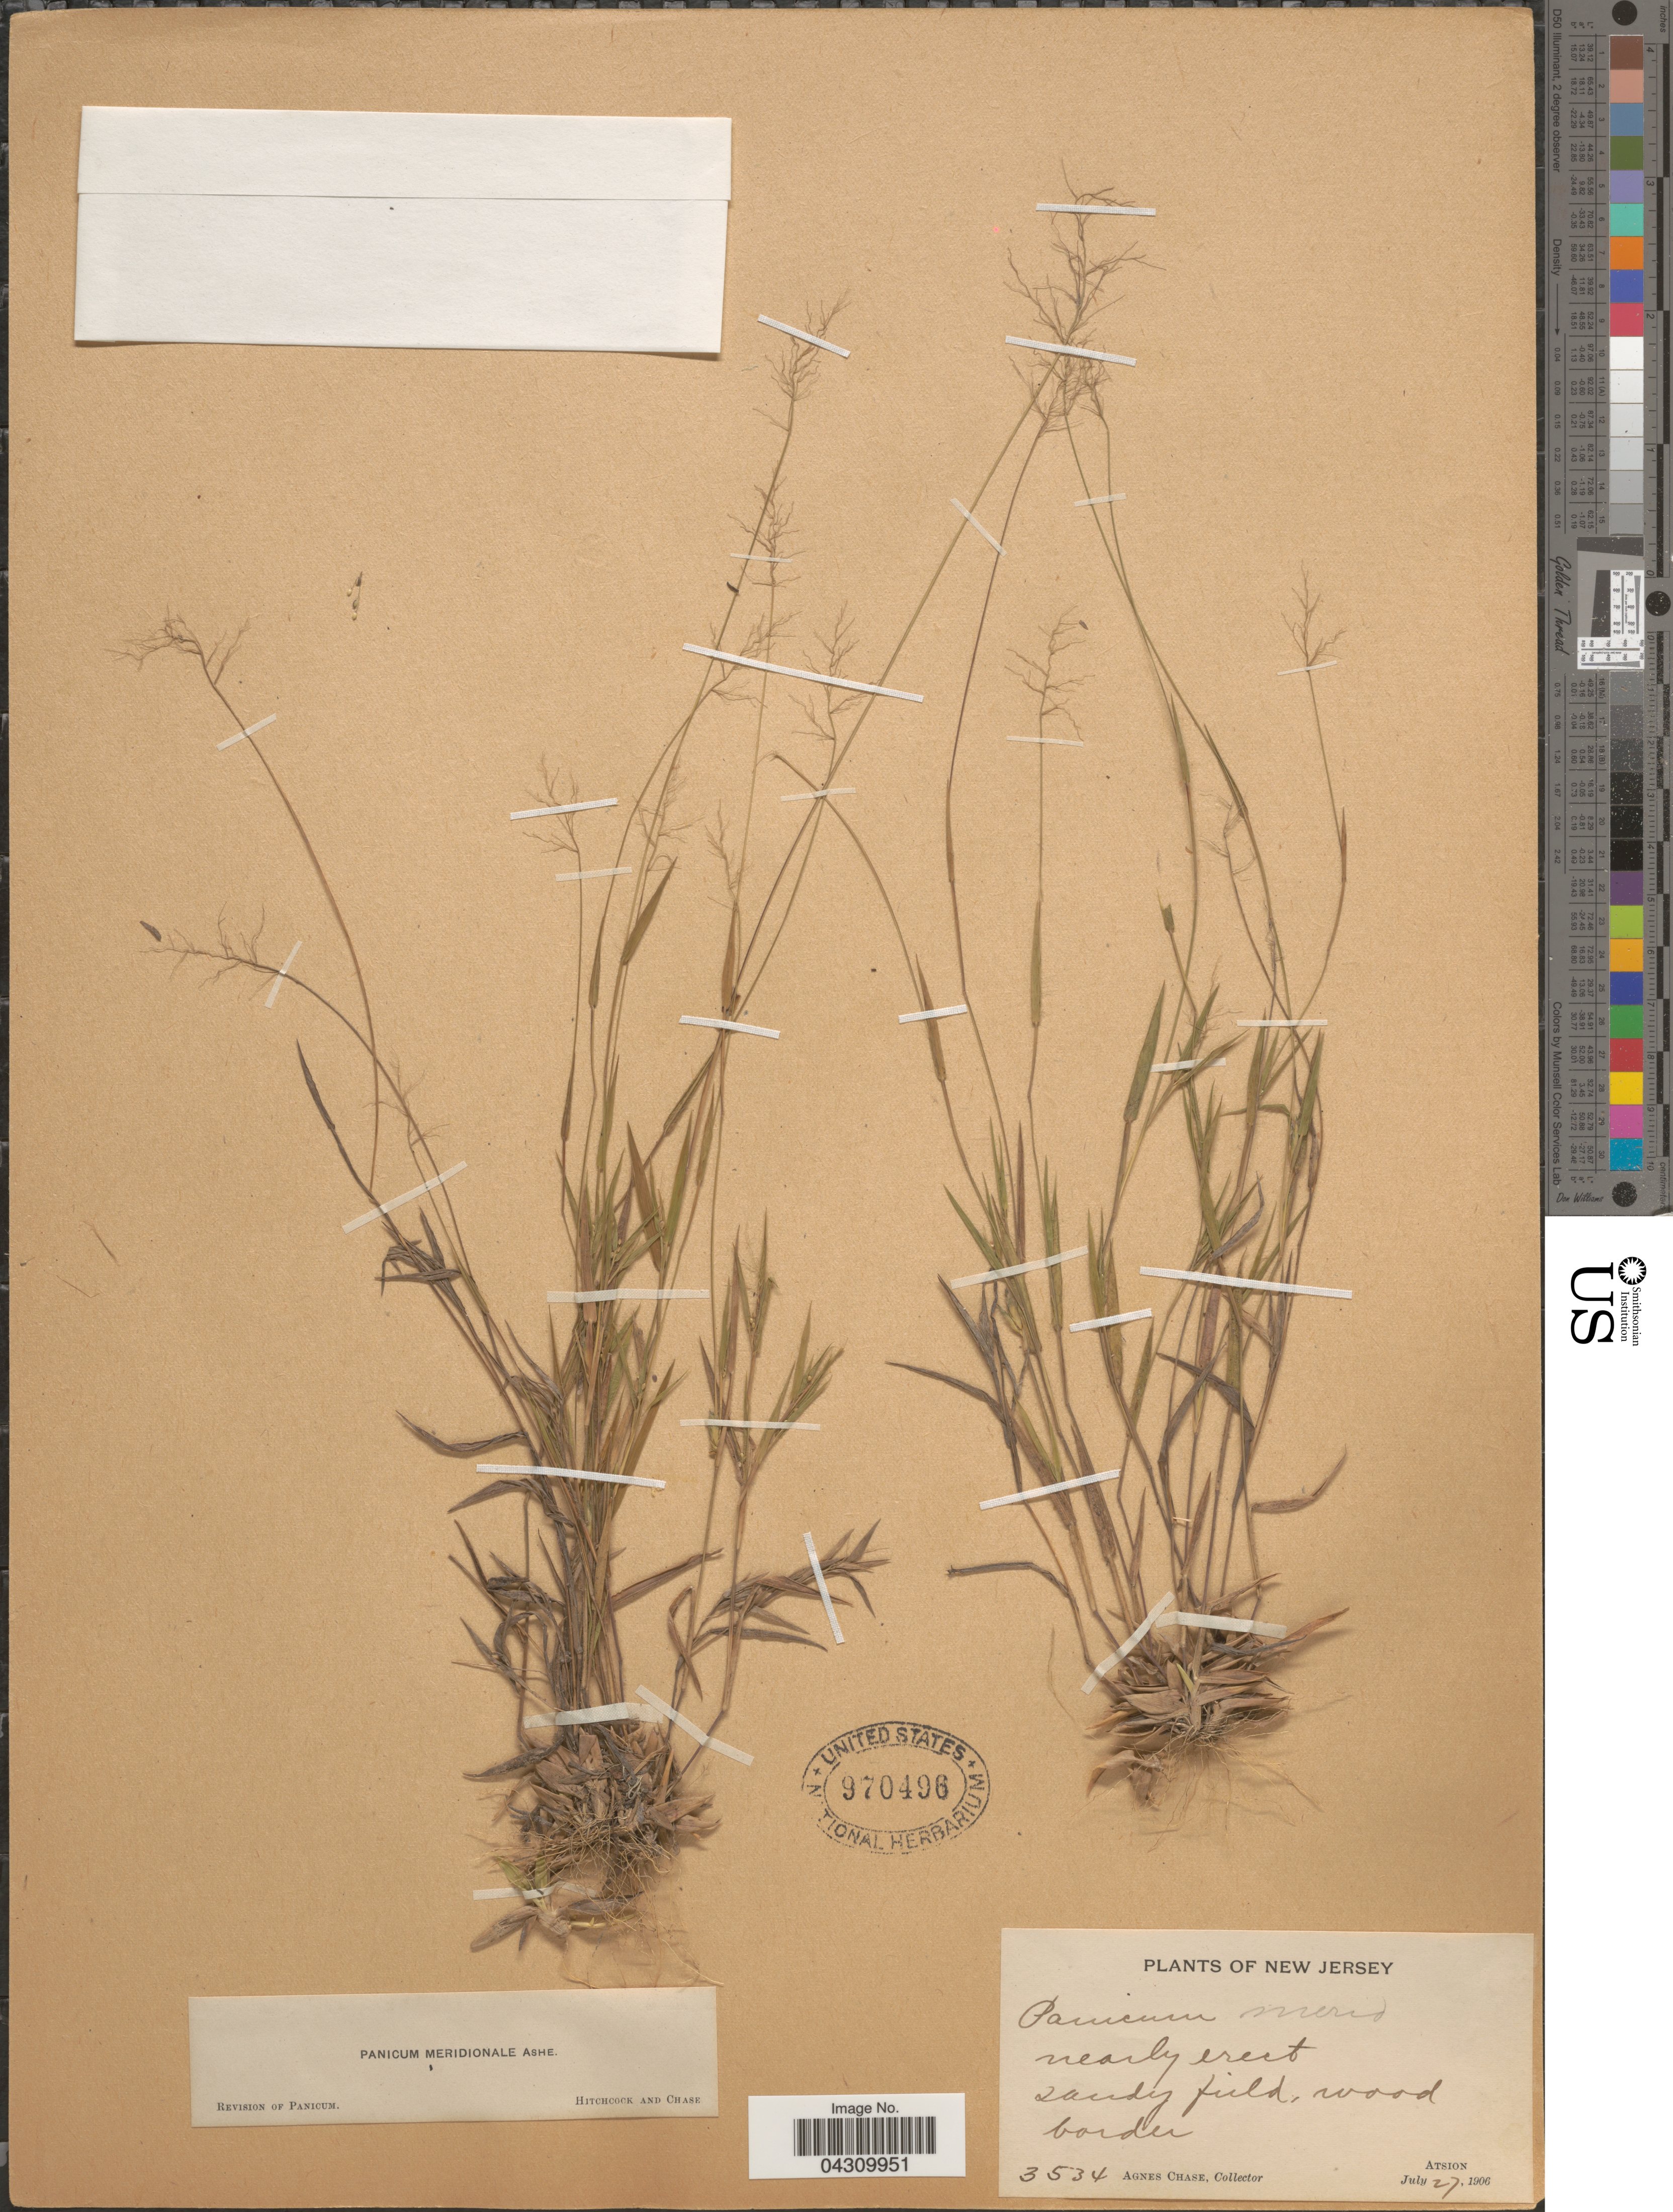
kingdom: Plantae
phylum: Tracheophyta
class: Liliopsida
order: Poales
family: Poaceae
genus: Dichanthelium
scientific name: Dichanthelium acuminatum var. acuminatum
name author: (Sw.) Gould & C.A. Clark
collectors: A. Chase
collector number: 3534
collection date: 1906-07-27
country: United States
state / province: New Jersey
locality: Atsion.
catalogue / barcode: US 970496